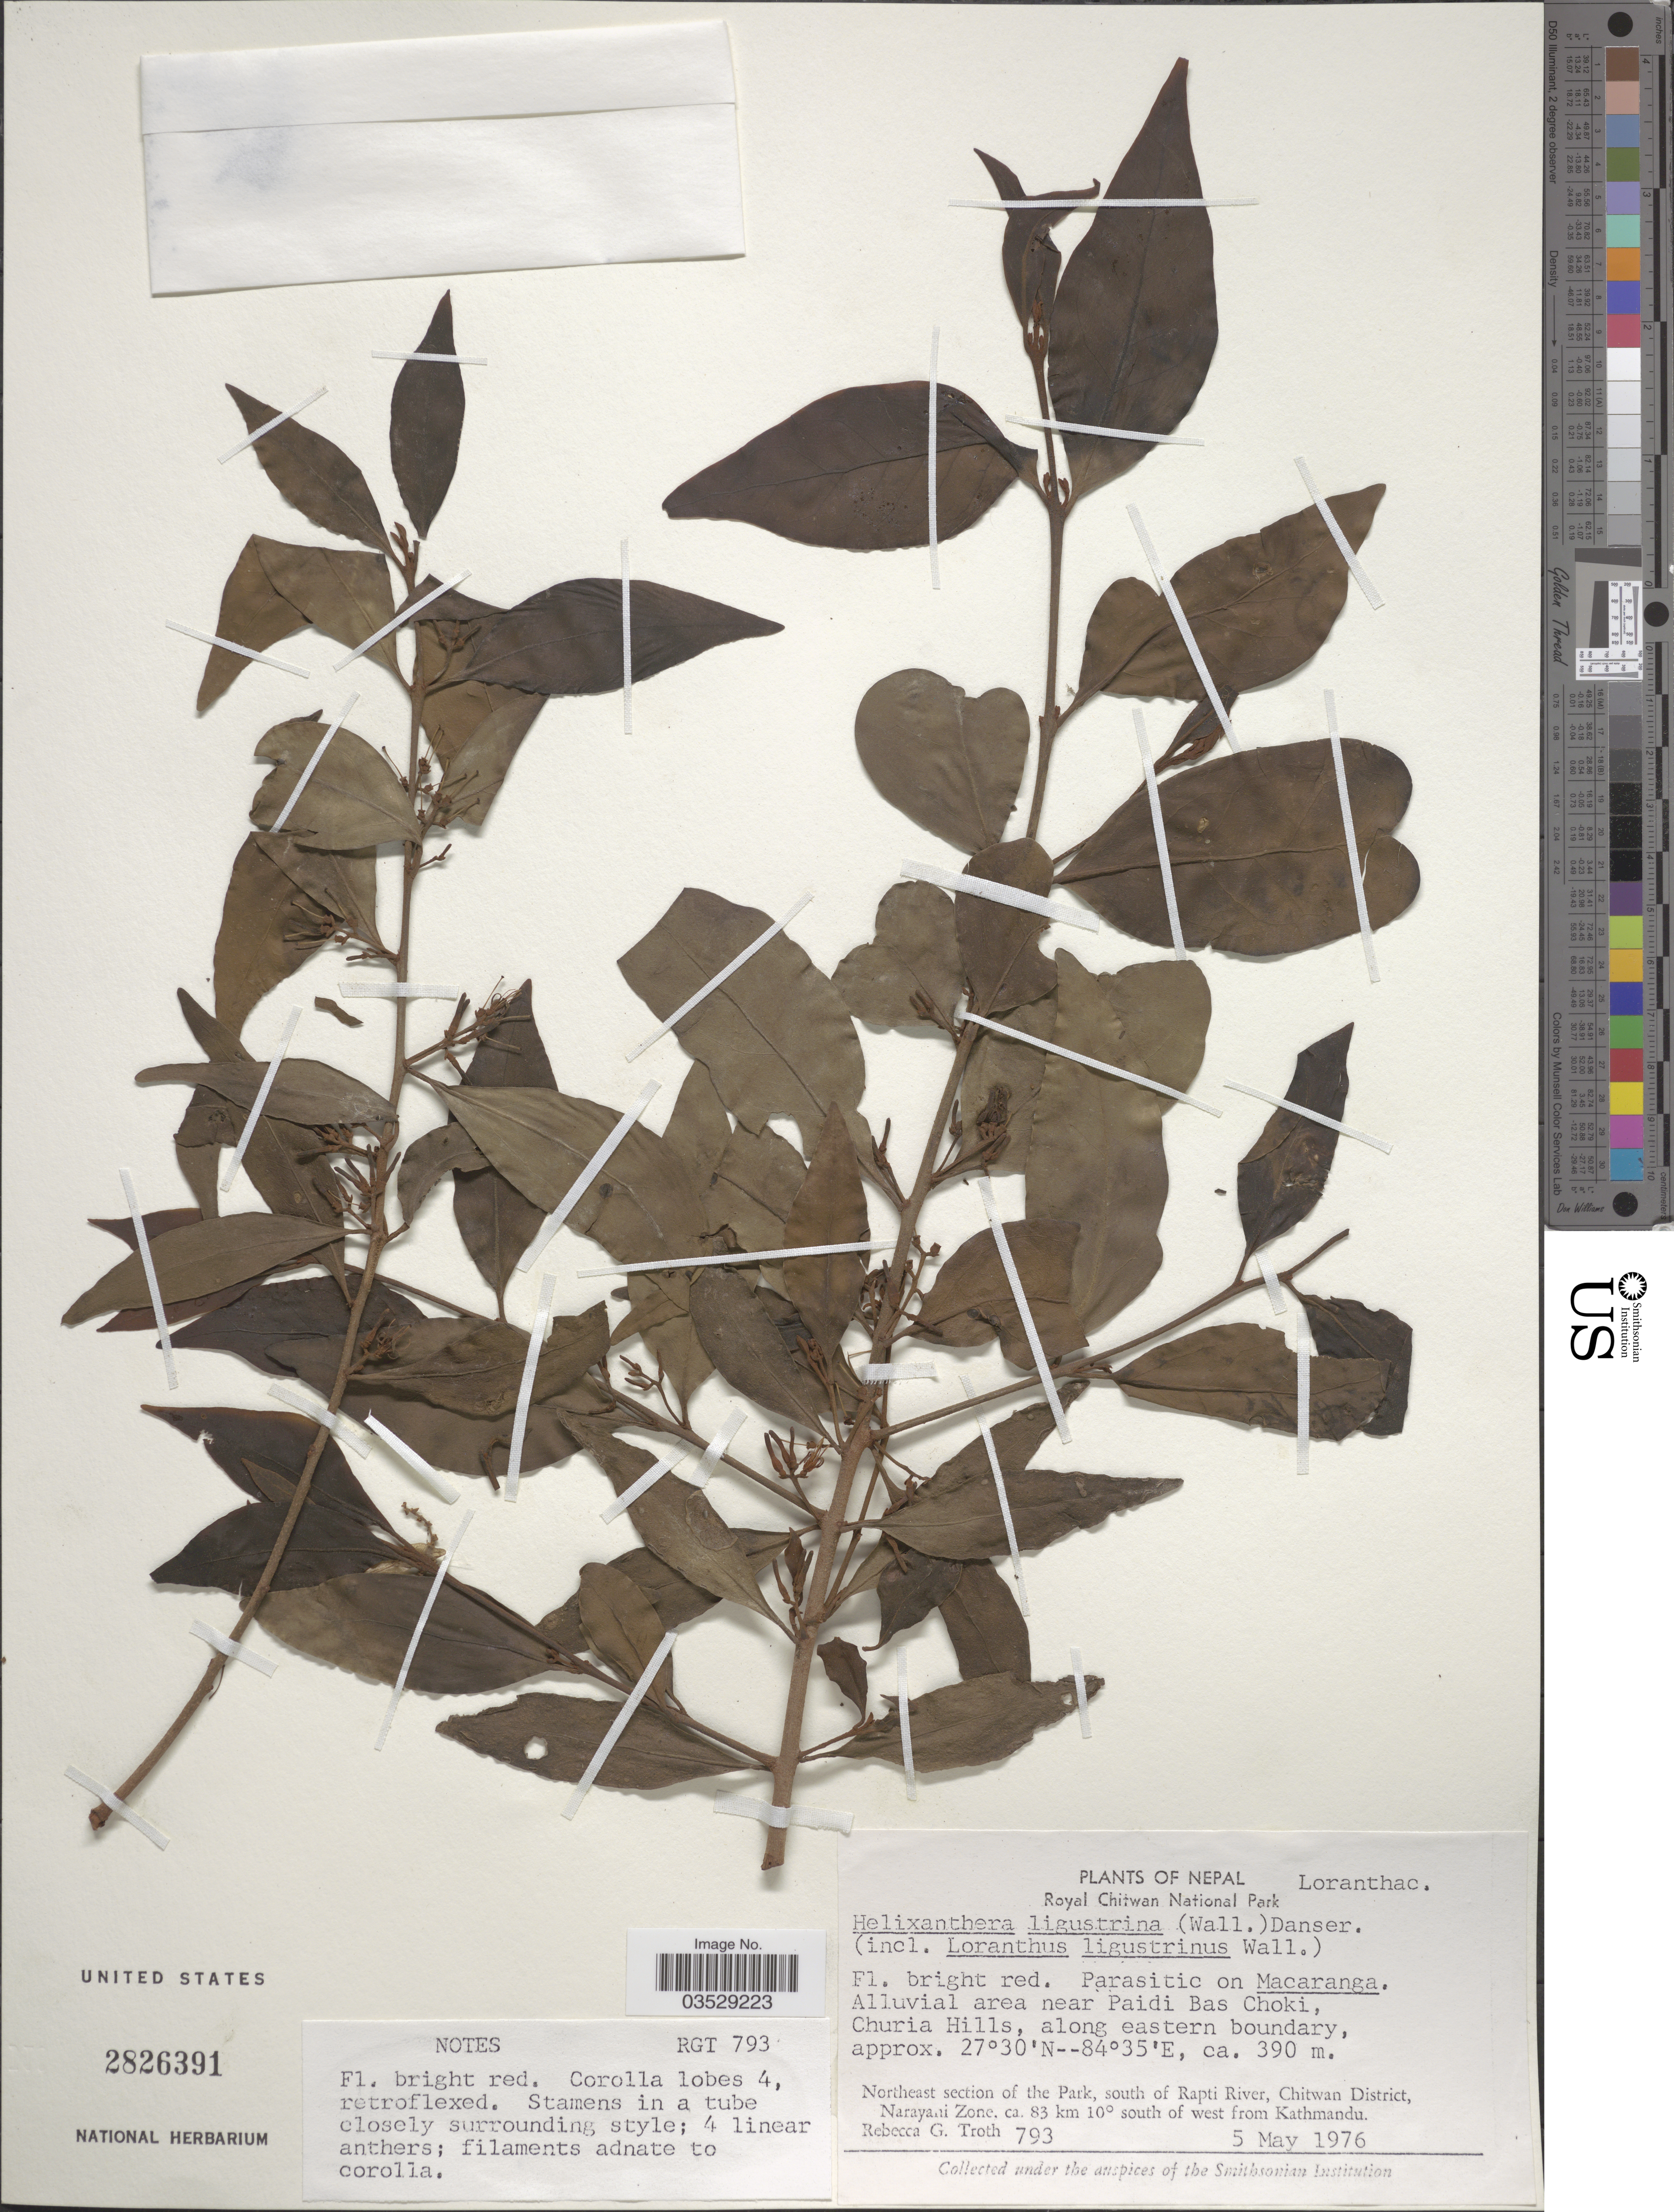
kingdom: Plantae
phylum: Tracheophyta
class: Magnoliopsida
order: Santalales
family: Loranthaceae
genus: Helixanthera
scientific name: Helixanthera ligustrina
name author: (Wall.) Danser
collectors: R. Troth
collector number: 793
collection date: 1976-05-05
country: Nepal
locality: Royal Chitwan National Park. Alluvial area near Paidi Bas Choki, Churia Hills, along eastern boundary. Northeast section of the Park, south of Rapti River, Chitwan District, Narayani Zone, ca. 83 km 10° south of west from Kathmandu.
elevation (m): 390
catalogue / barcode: US 2826391